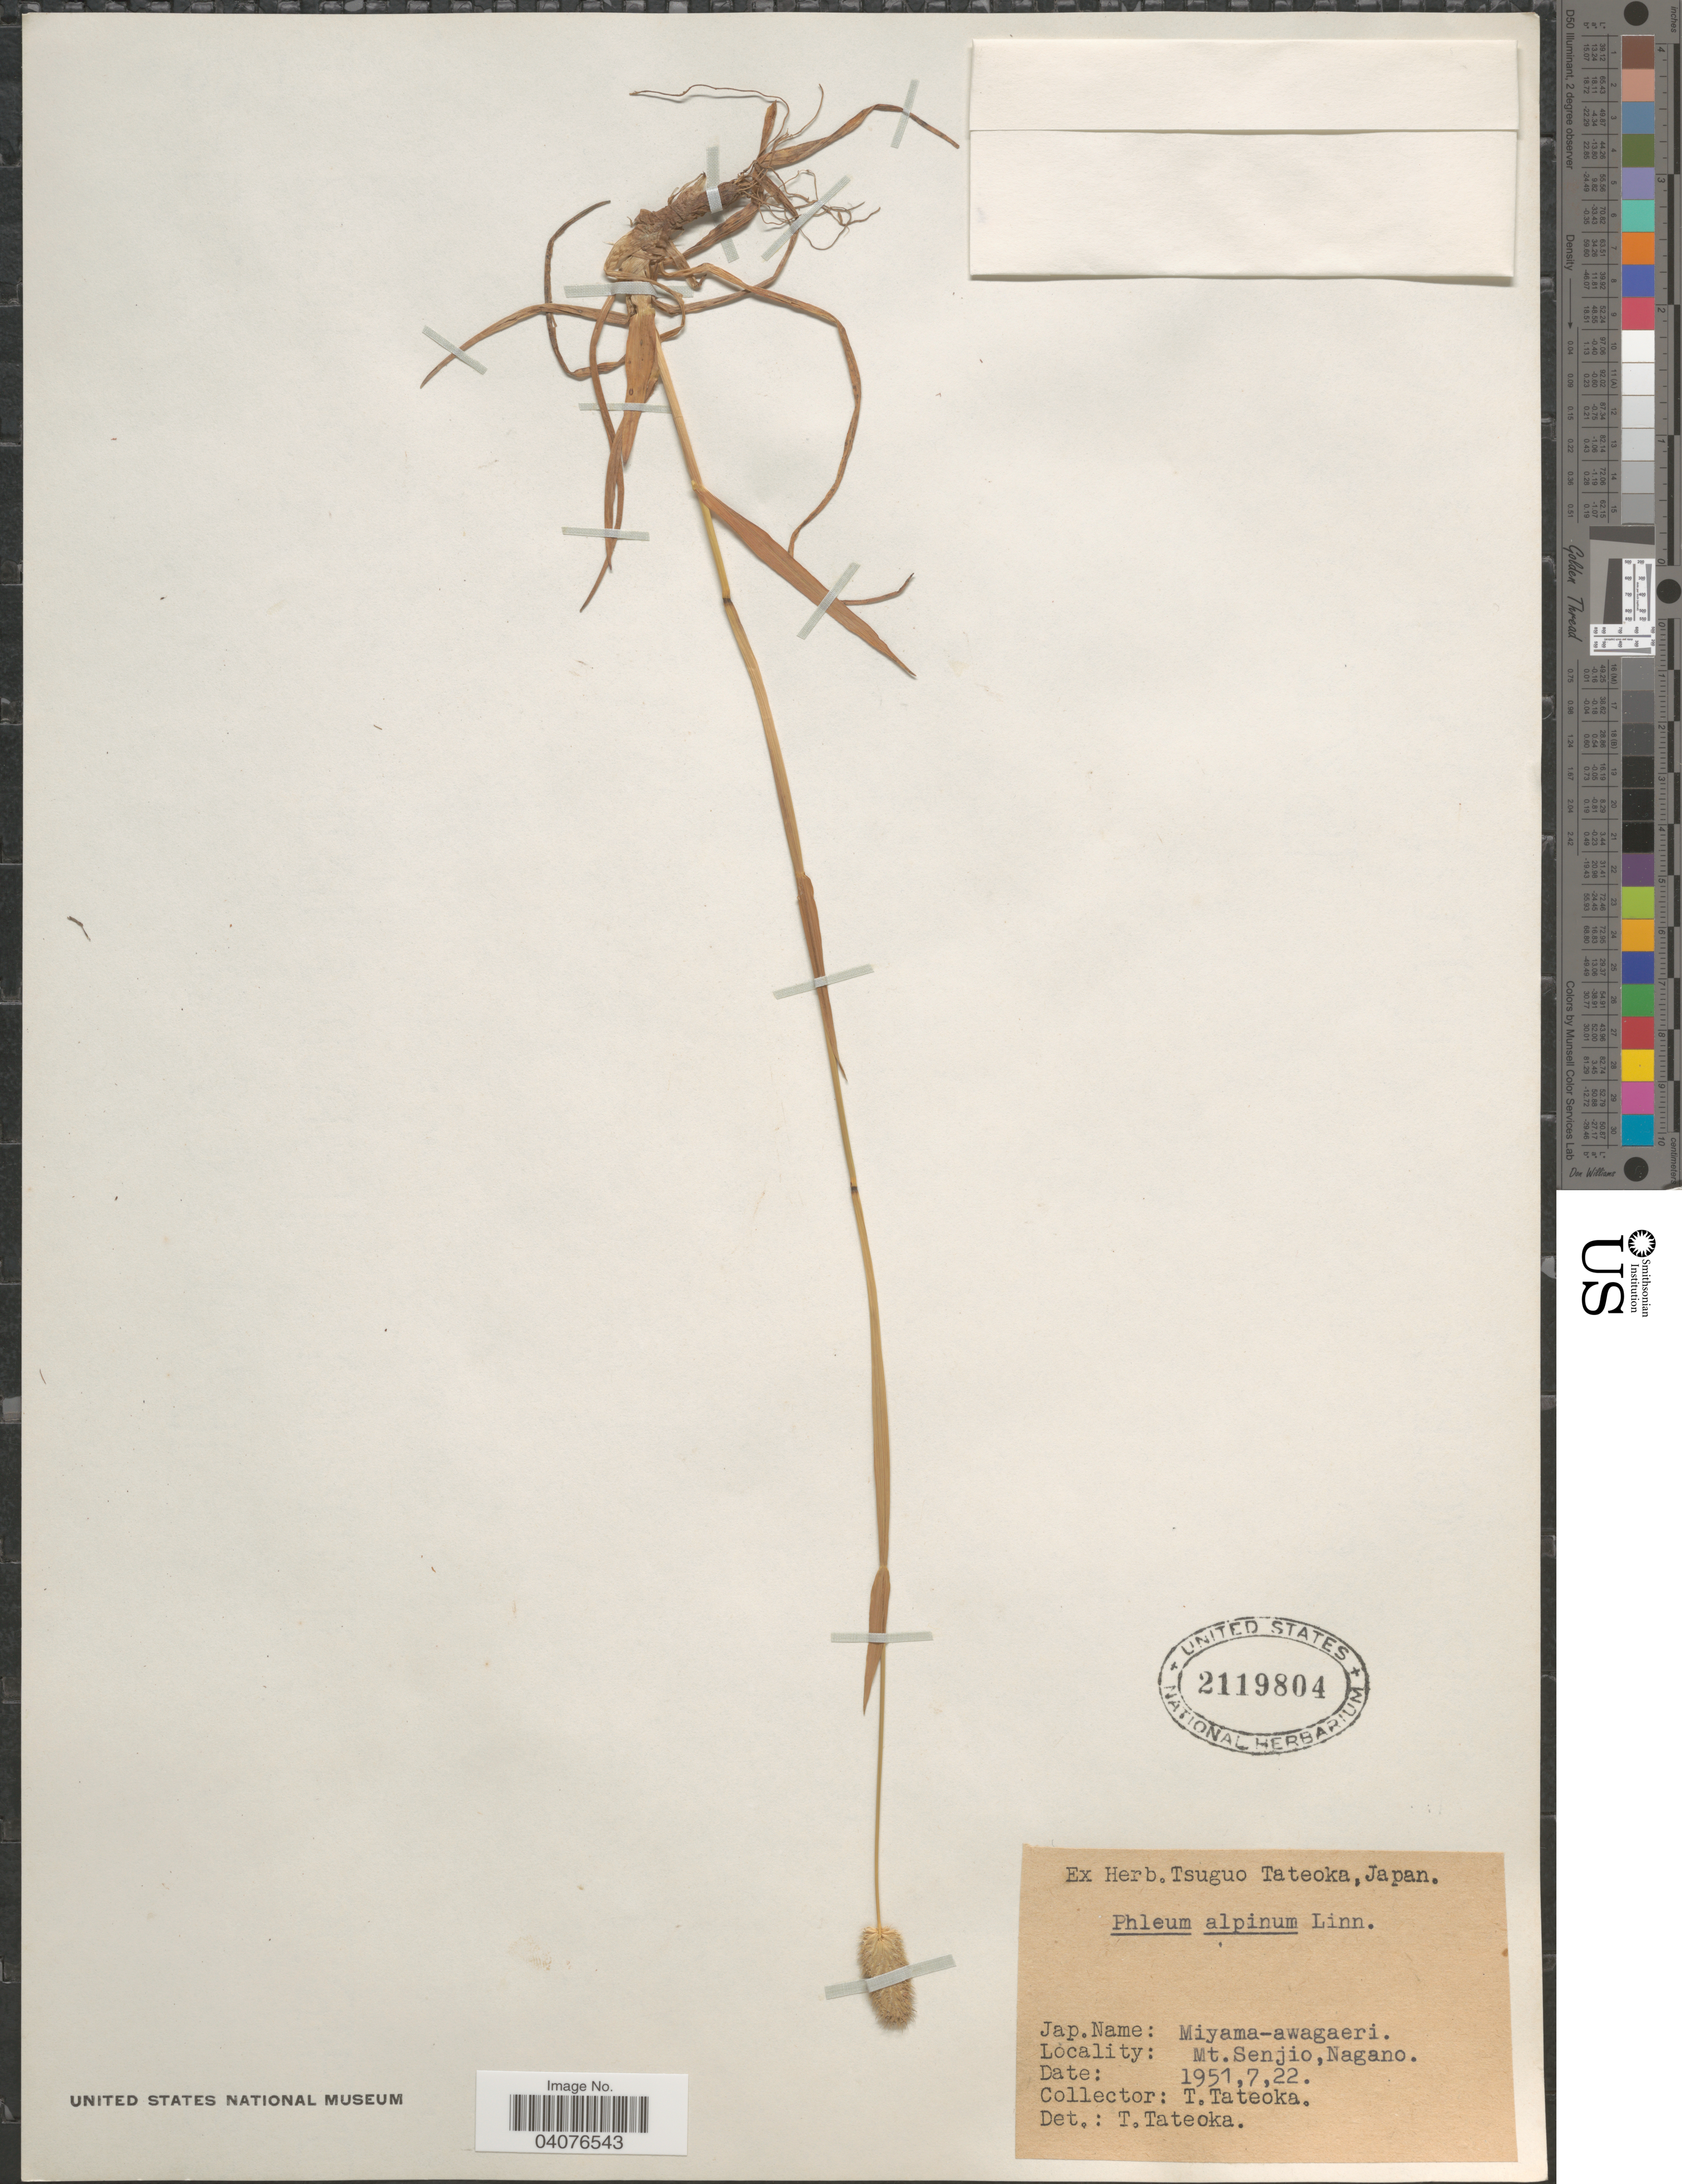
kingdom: Plantae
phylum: Tracheophyta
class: Liliopsida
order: Poales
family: Poaceae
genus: Phleum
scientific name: Phleum alpinum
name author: L.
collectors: T. Tateoka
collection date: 1951-07-22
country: Japan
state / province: Nagano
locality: Mt. Senjio.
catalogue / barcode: US 2119804